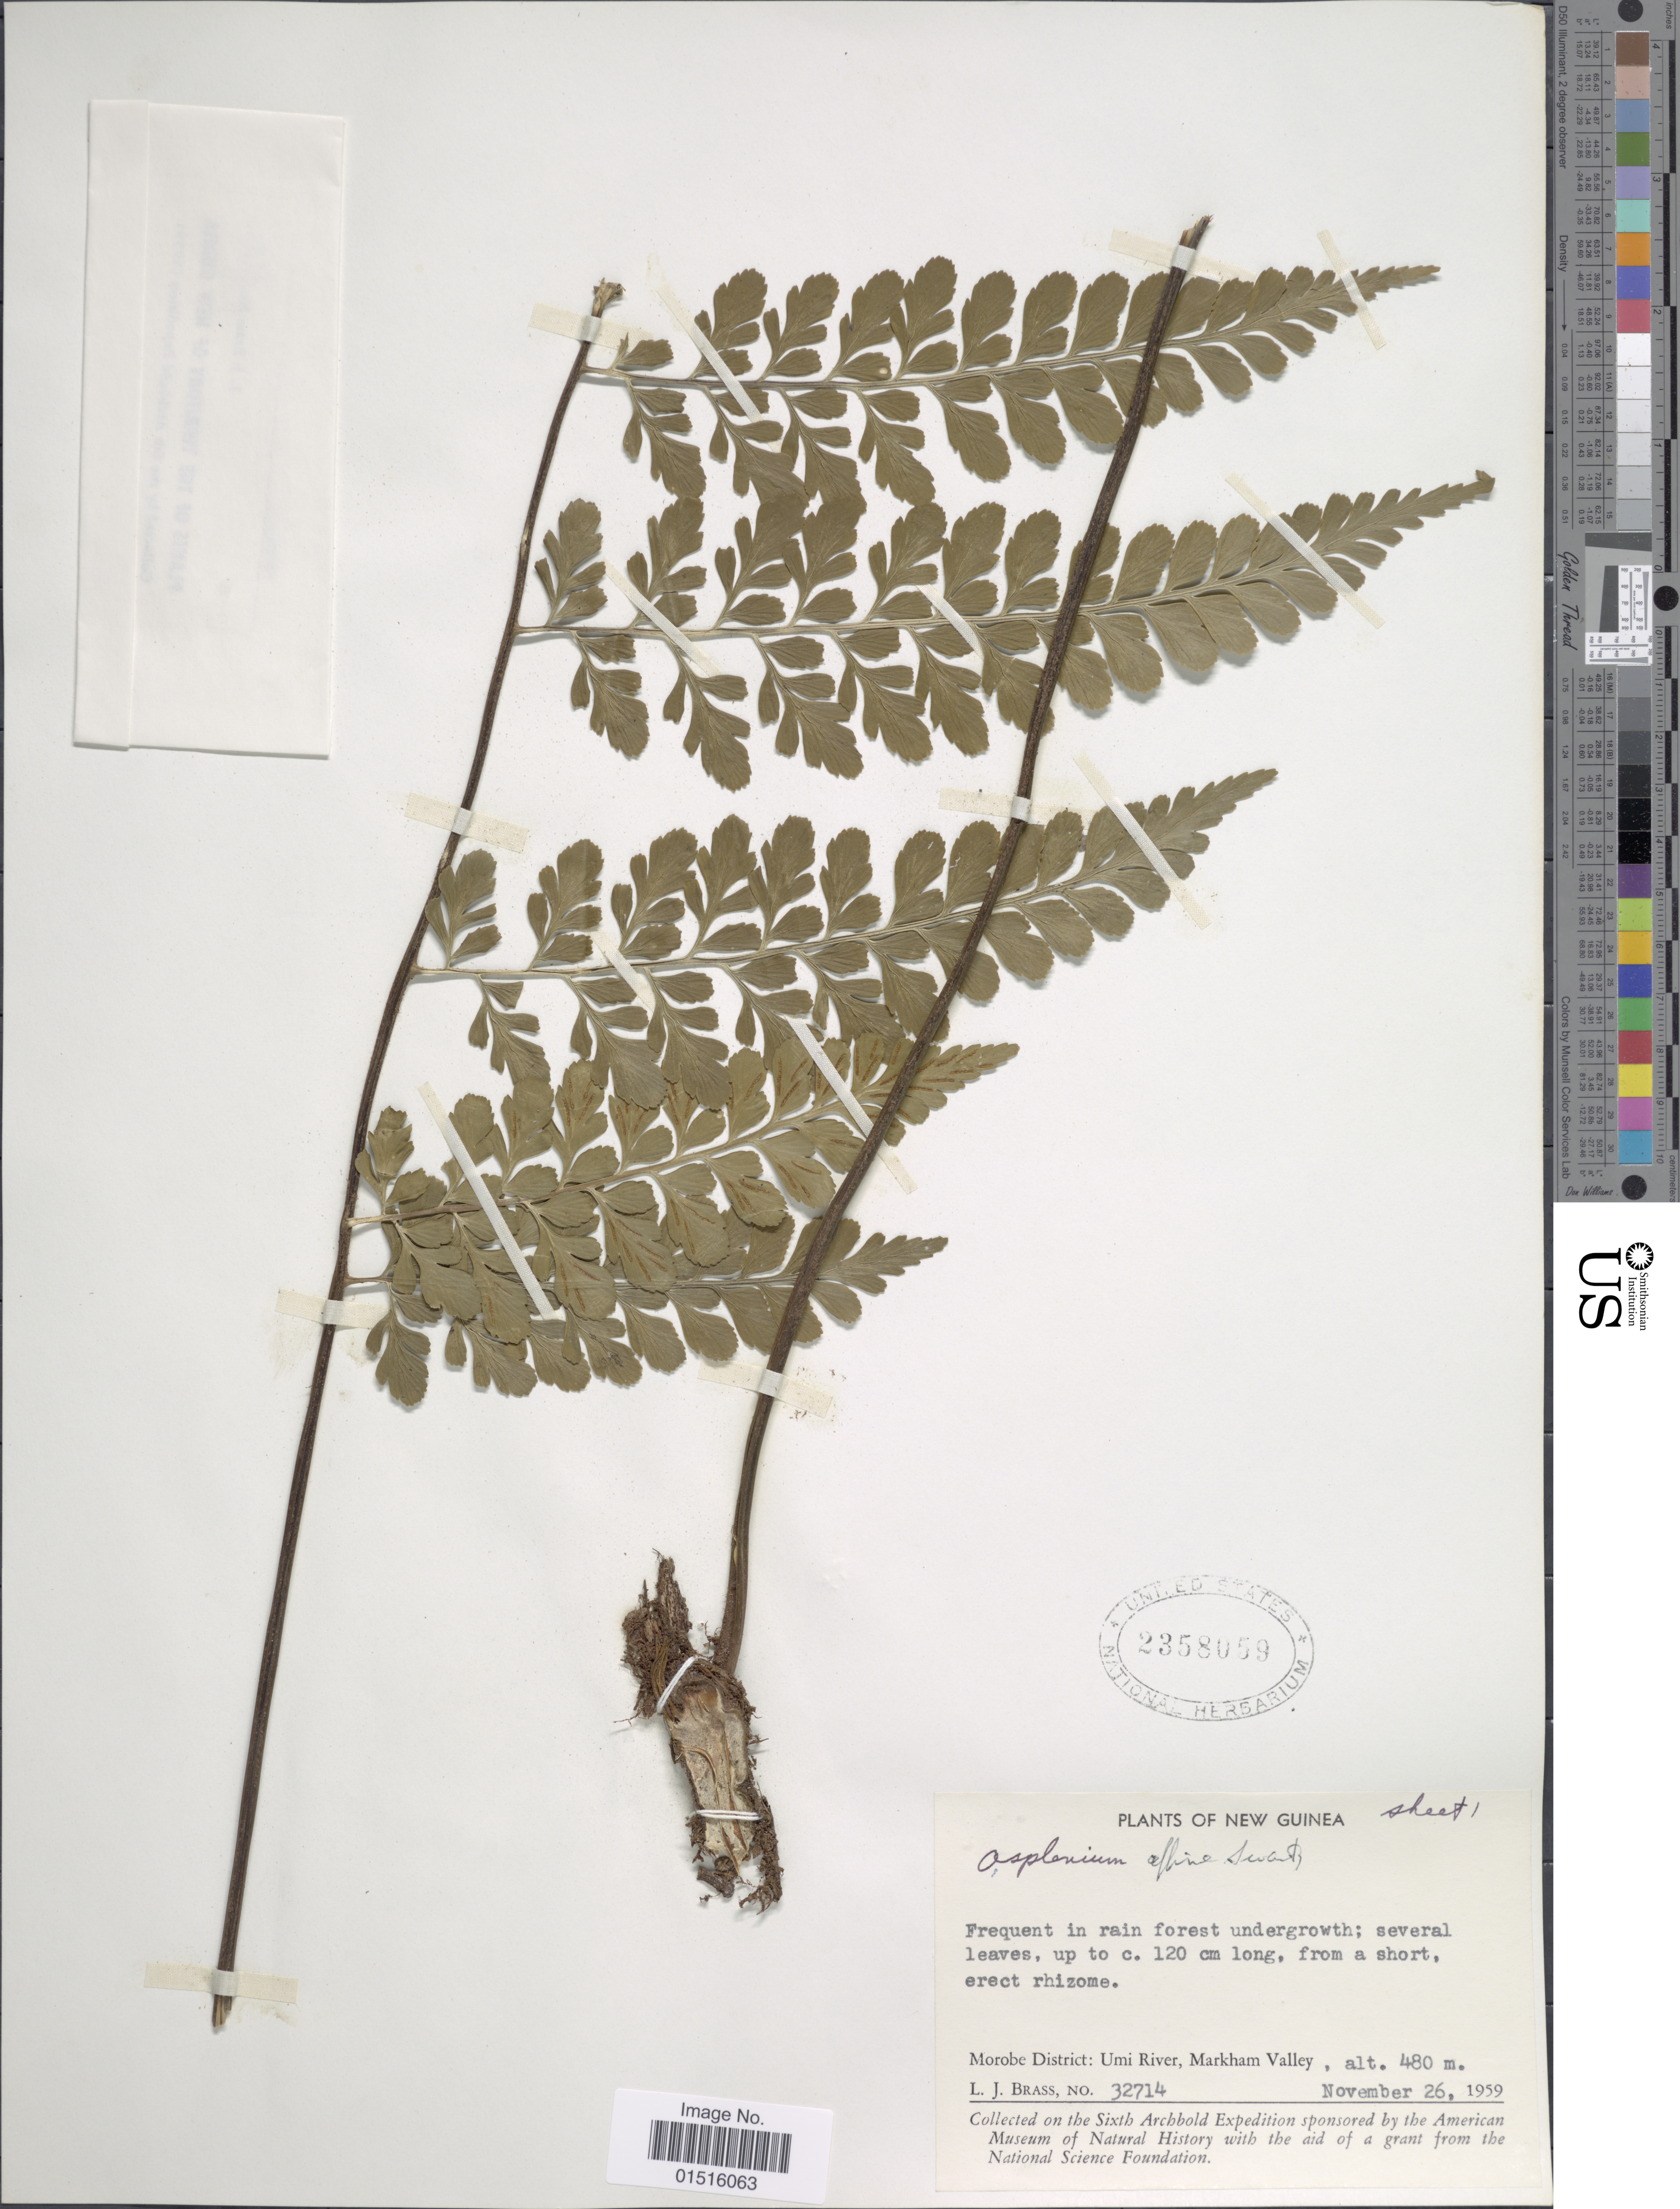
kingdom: Plantae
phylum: Tracheophyta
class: Polypodiopsida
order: Polypodiales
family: Aspleniaceae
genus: Asplenium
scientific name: Asplenium affine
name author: Sw.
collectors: L. J. Brass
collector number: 32714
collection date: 1959-11-26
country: Papua New Guinea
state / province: Morobe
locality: Umi River, Markham Valley. New Guinea. Morobe District.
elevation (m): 480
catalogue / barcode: US 2358059